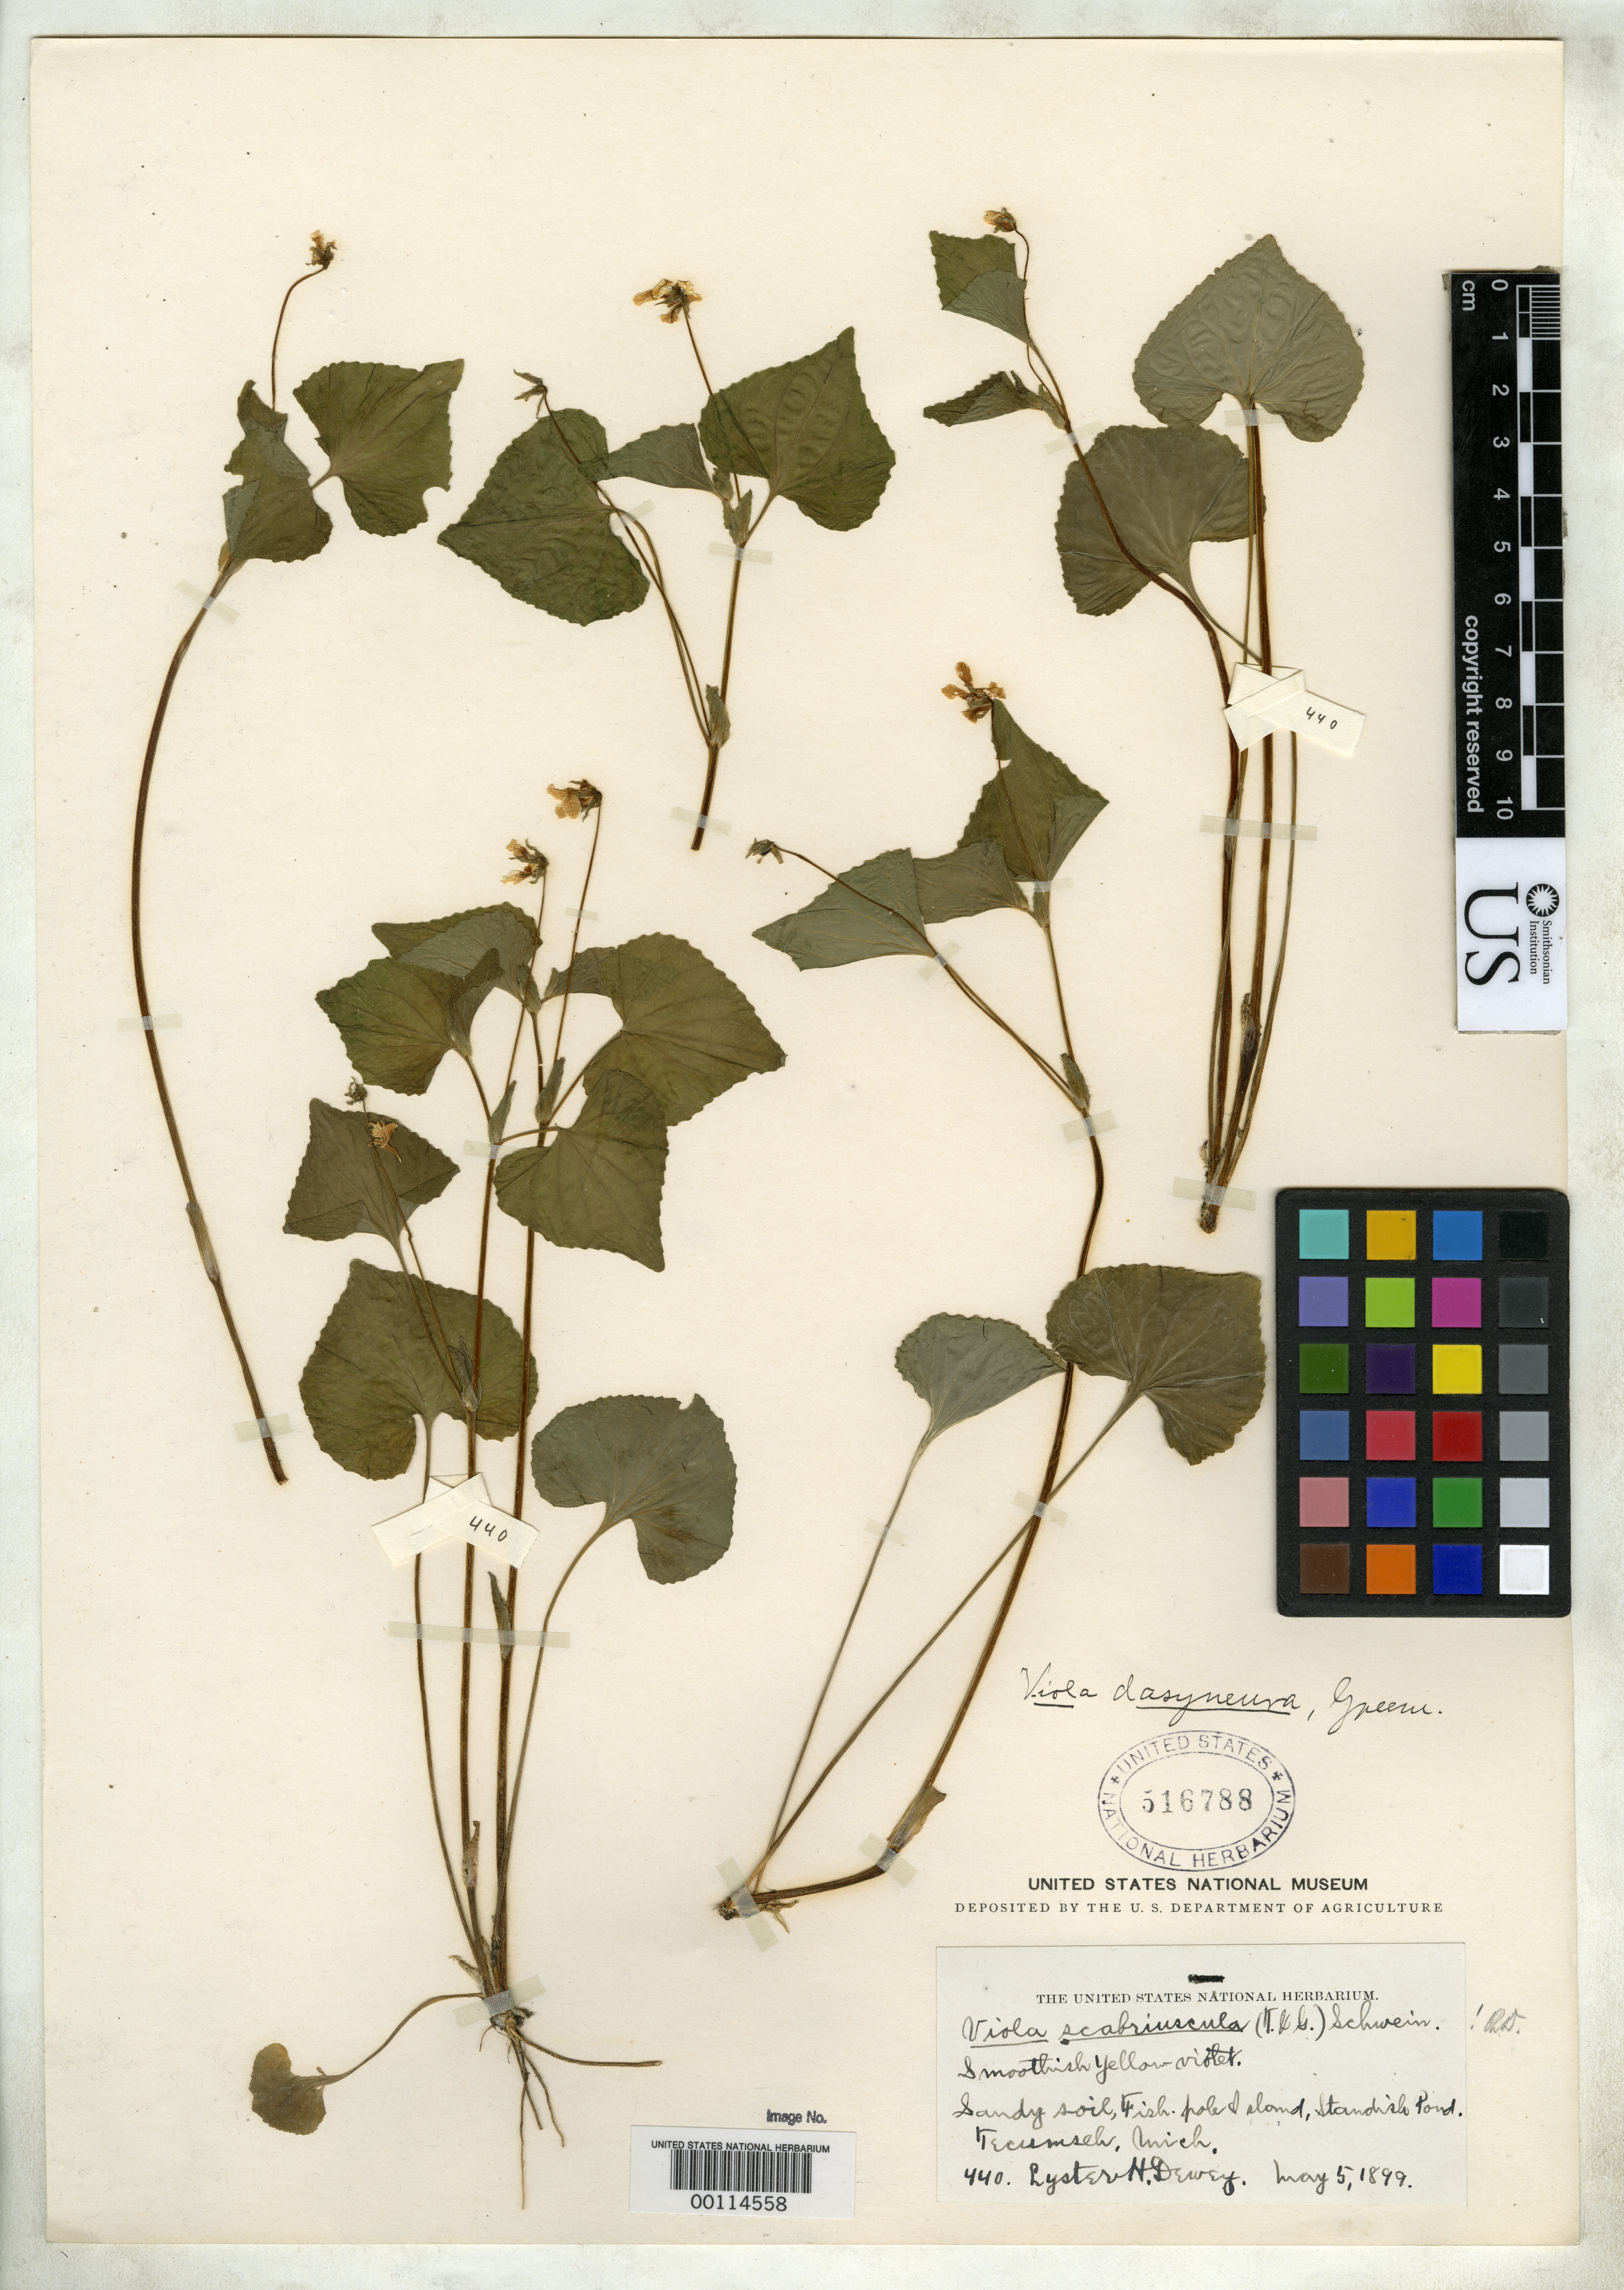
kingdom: Plantae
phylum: Tracheophyta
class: Magnoliopsida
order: Malpighiales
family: Violaceae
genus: Viola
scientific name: Viola dasyneura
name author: Greene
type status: Type Collection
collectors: L. H. Dewey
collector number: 440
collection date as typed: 05 May 1899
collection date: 1899-05-05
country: United States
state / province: Michigan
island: Fish Pole Island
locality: Tecumseh, Standish Pond.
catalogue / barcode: US 516788